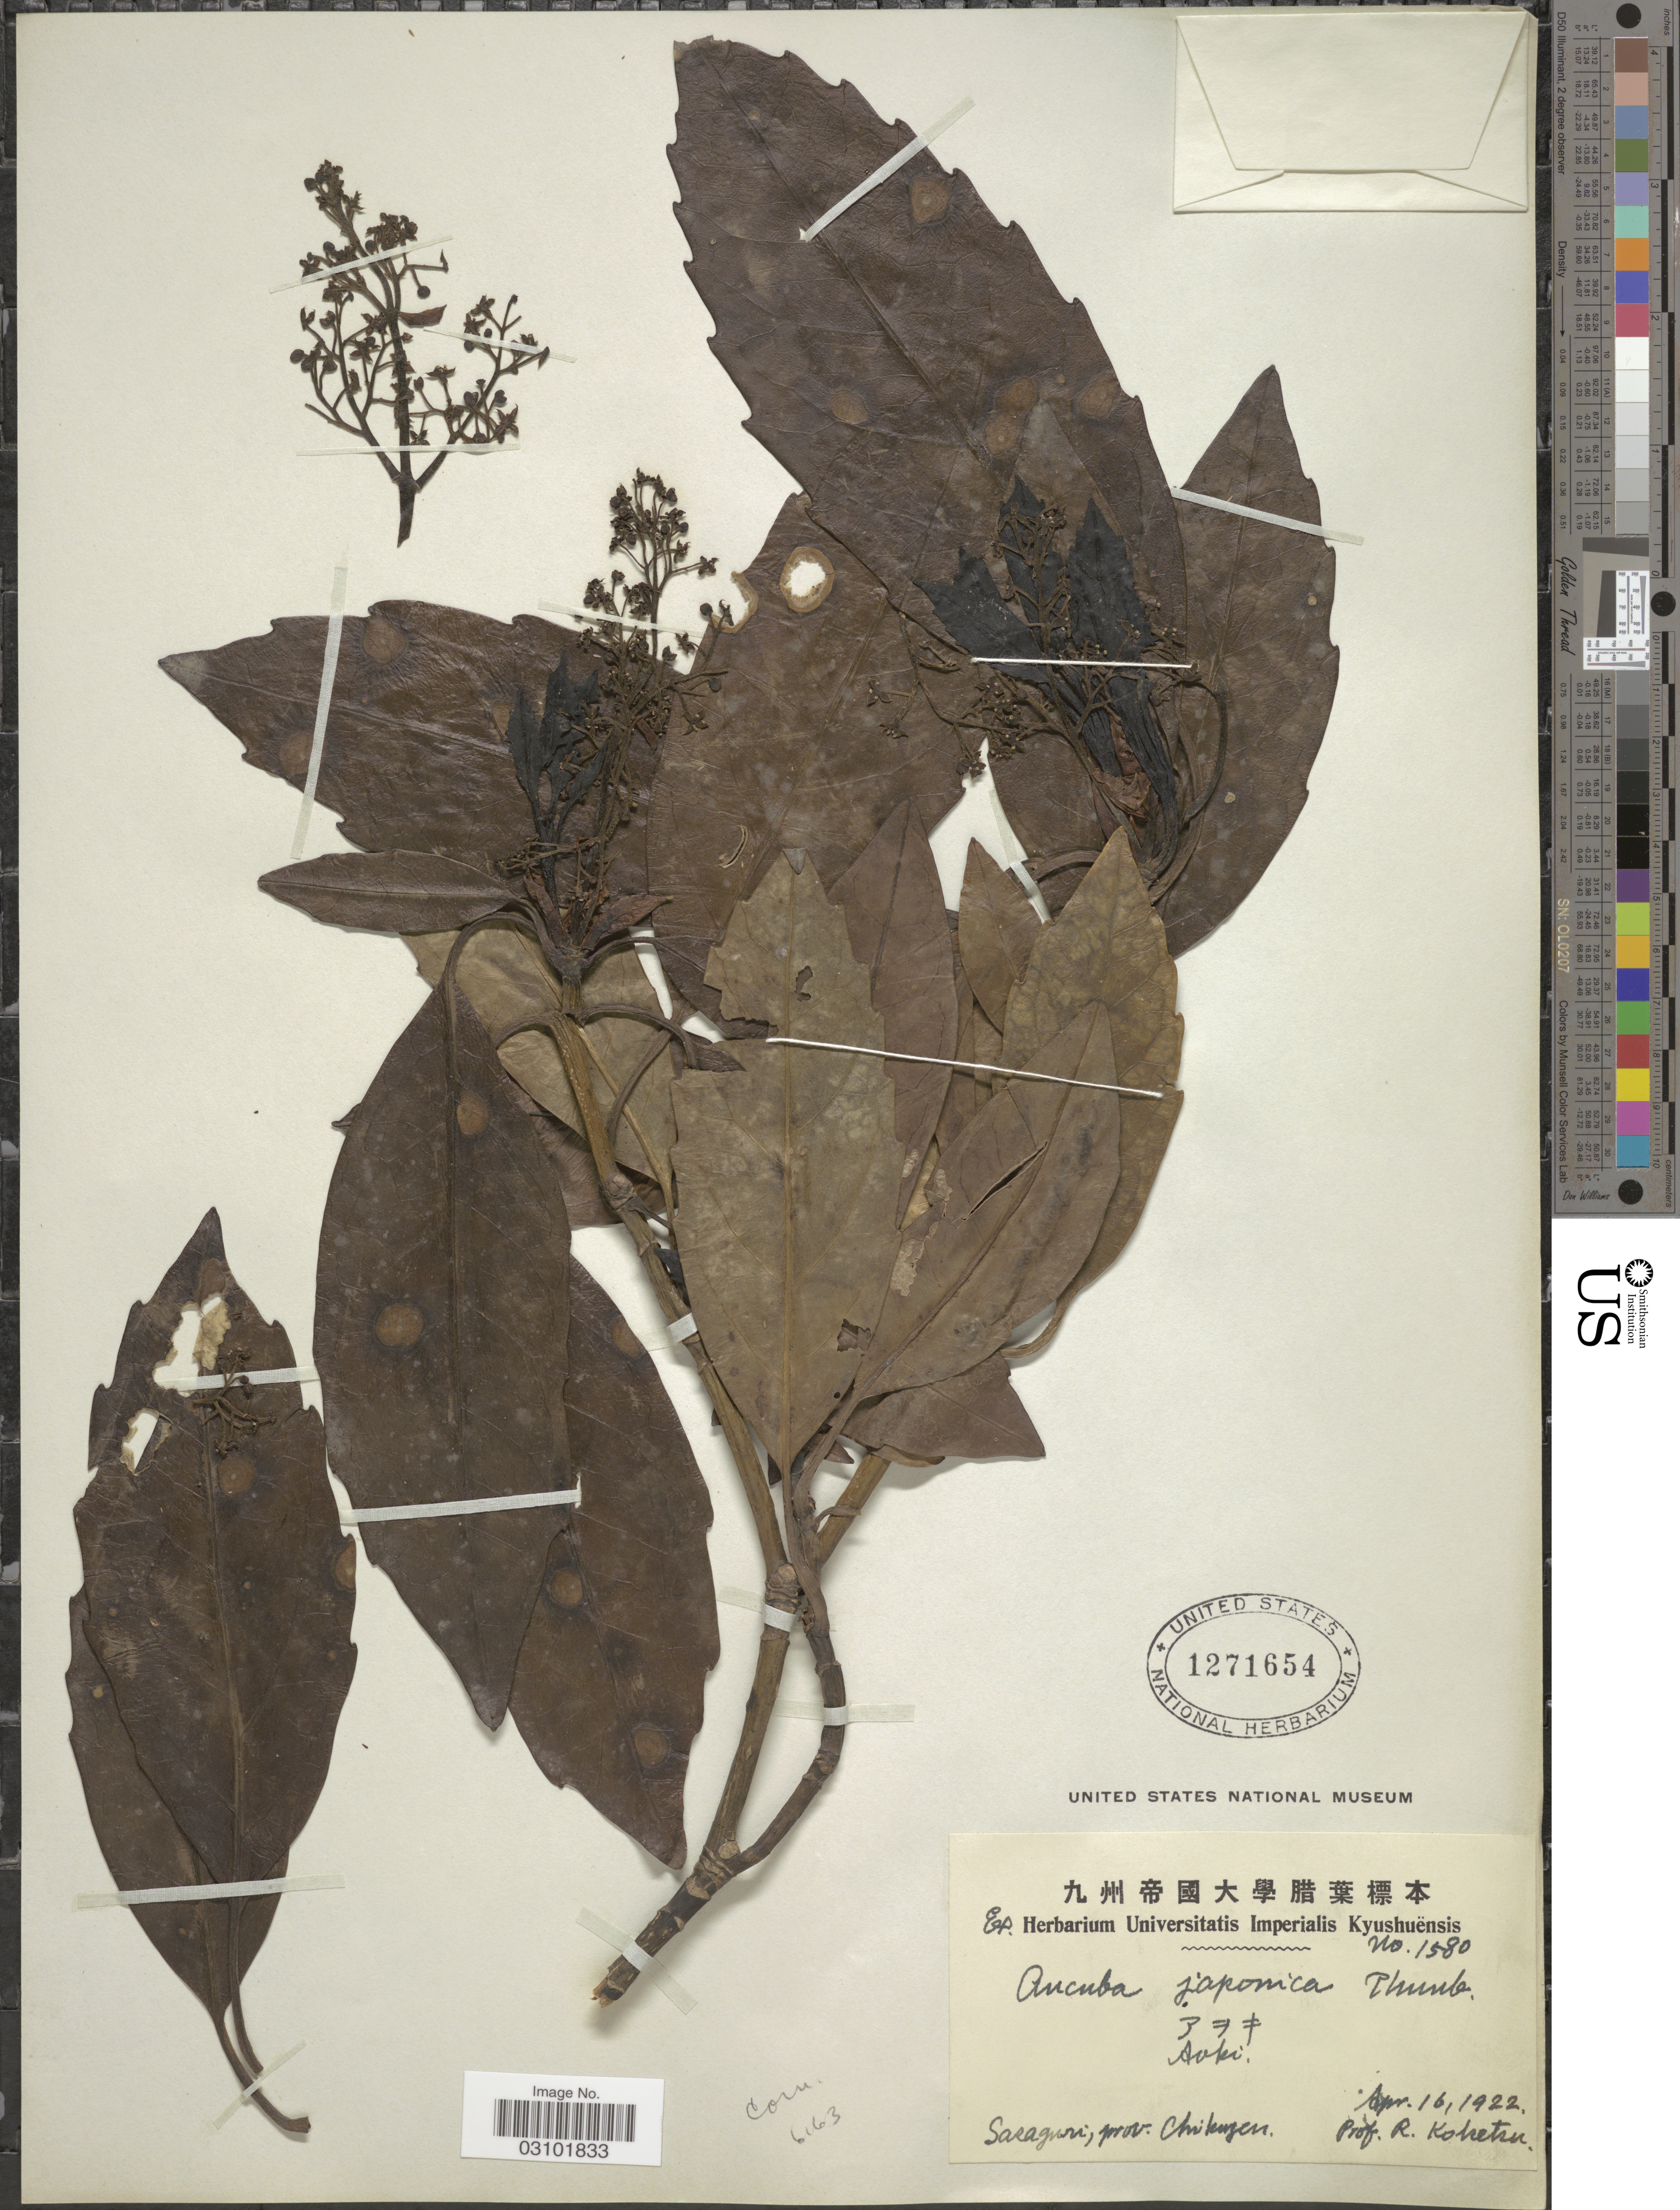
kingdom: Plantae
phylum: Tracheophyta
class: Magnoliopsida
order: Garryales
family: Garryaceae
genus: Aucuba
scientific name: Aucuba japonica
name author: Thunb.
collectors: R. Koketsu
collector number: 1580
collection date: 1922-04-16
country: Japan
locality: Sasaguri: prov. Chikuzen.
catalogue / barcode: US 1271654